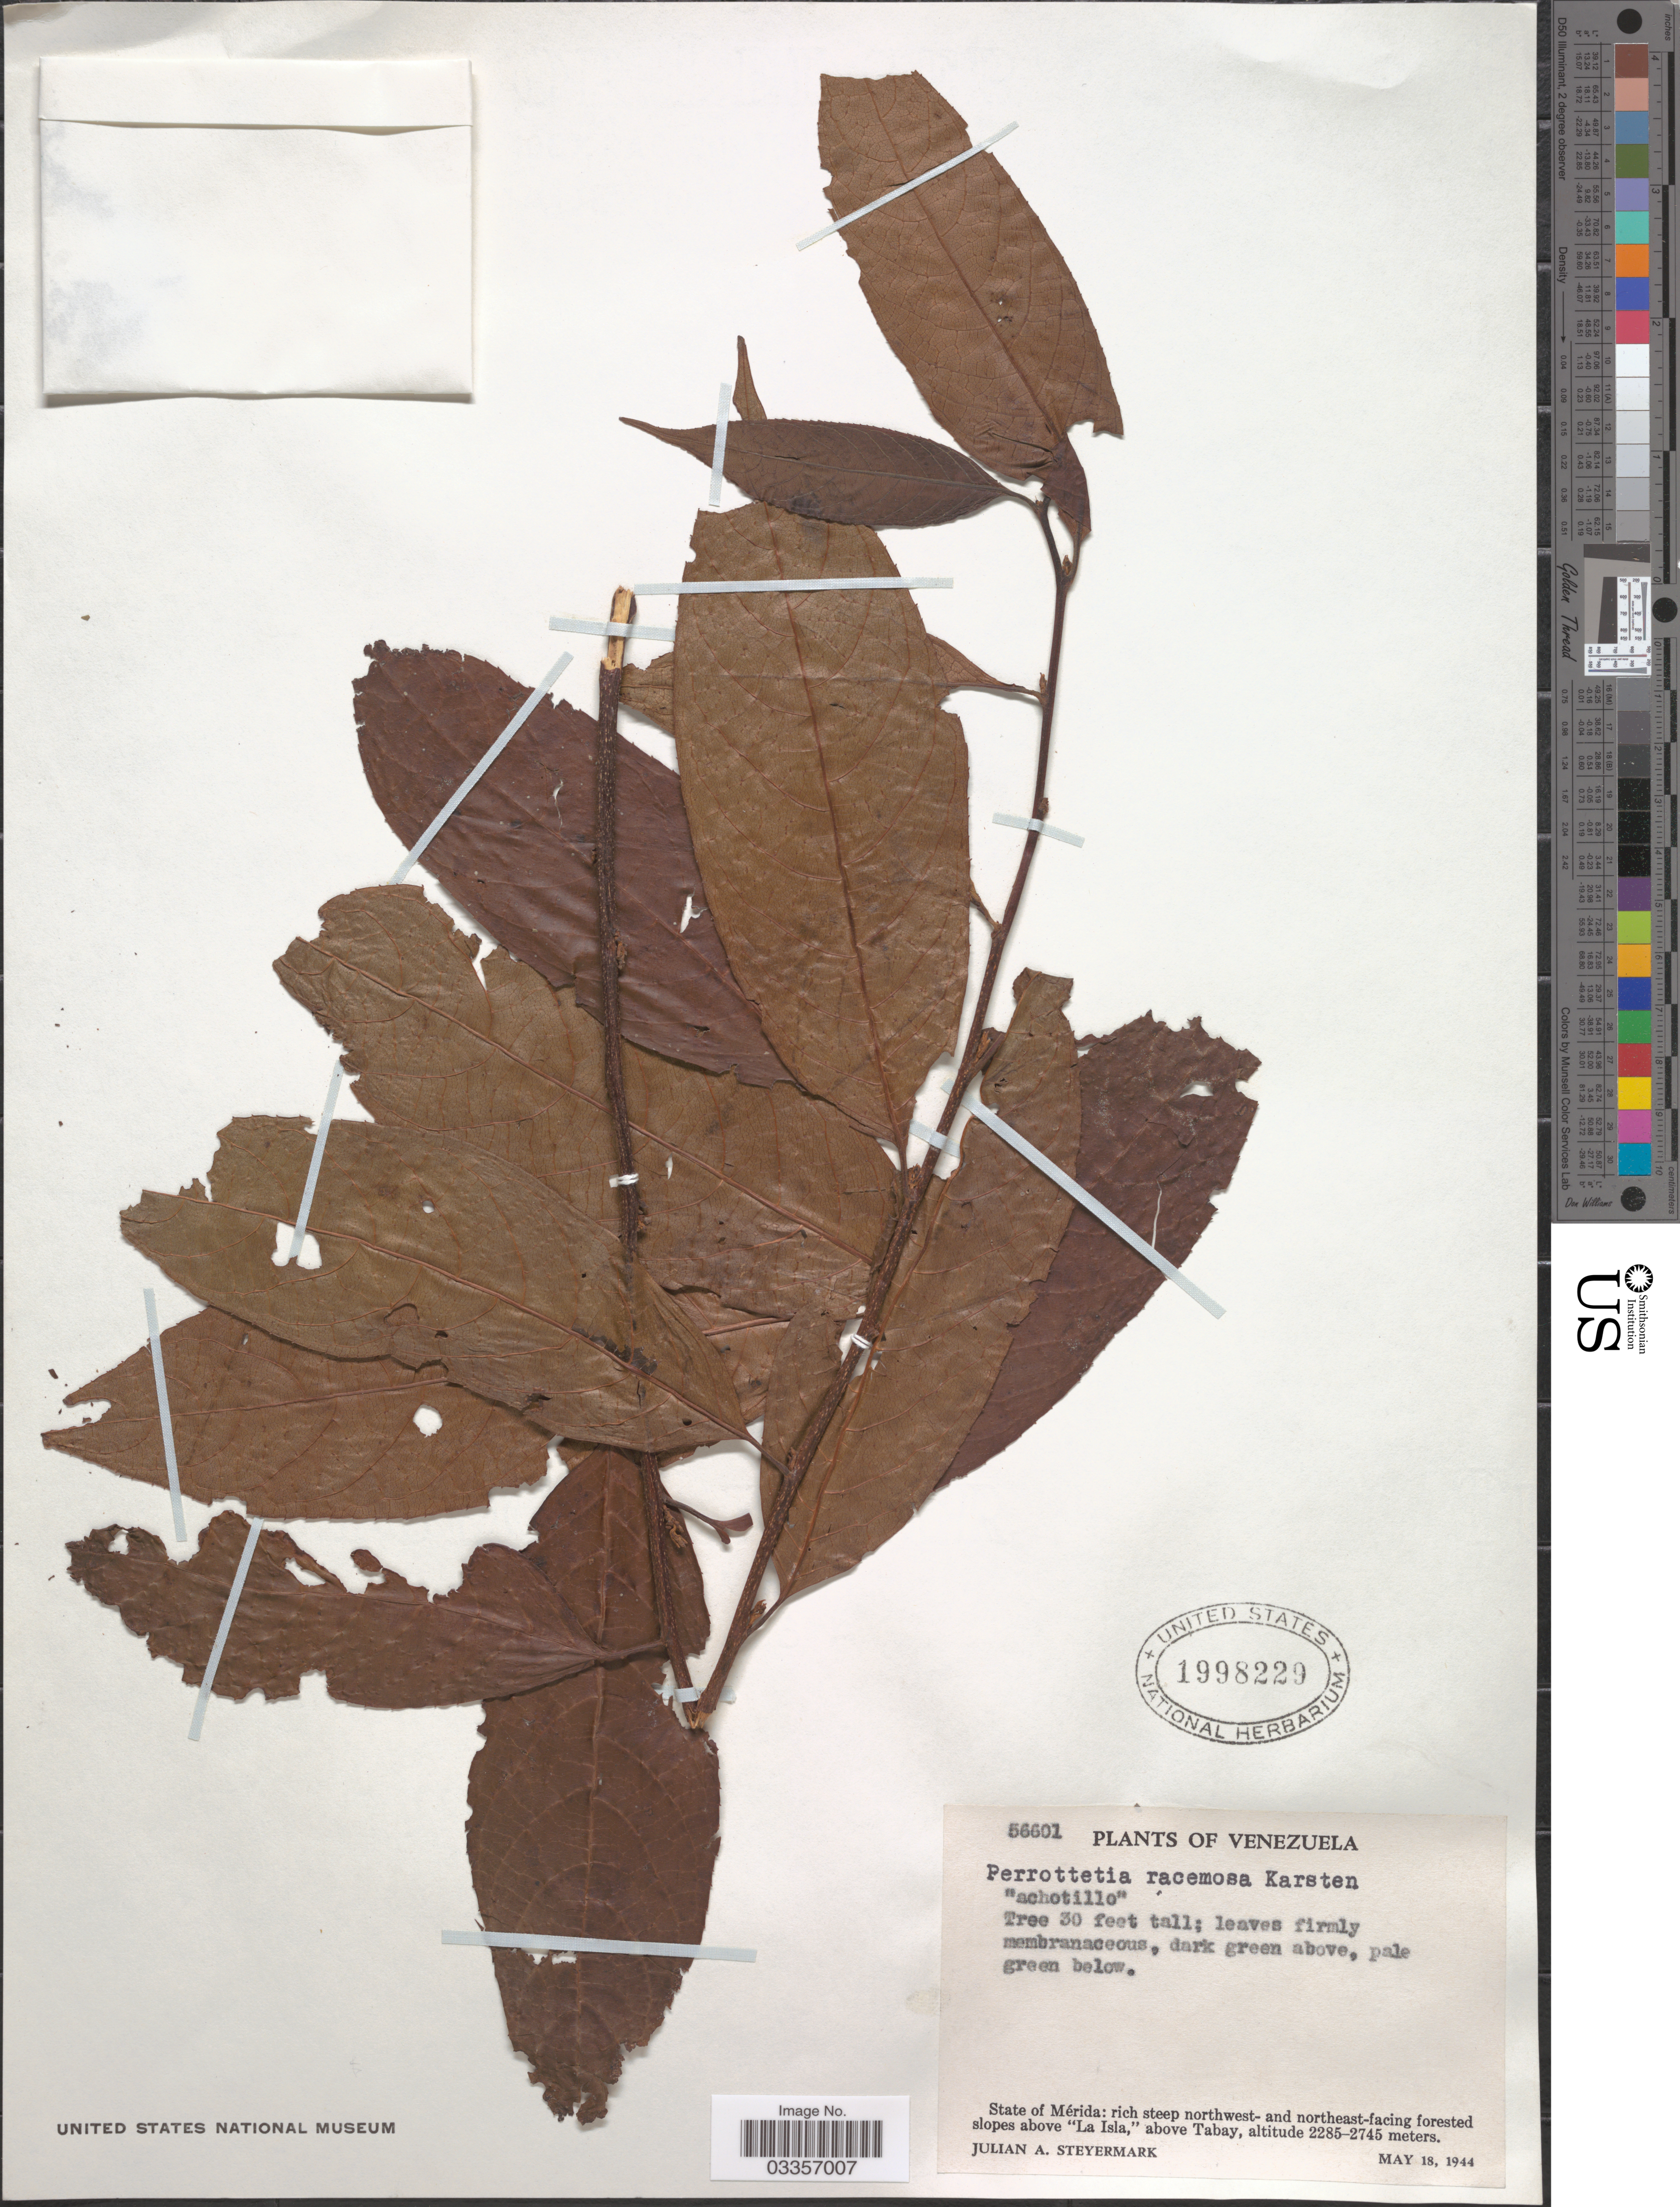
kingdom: Plantae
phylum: Tracheophyta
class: Magnoliopsida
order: Huerteales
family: Dipentodontaceae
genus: Perrottetia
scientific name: Perrottetia racemosa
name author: (Oliv.) Loes.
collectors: J. Steyermark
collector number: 56601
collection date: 1944-05-18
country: Venezuela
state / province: Mérida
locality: Rich steep northwest-and northeast-facing forested slopes above "La Isla", above Tabay.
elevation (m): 2285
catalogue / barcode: US 1998229